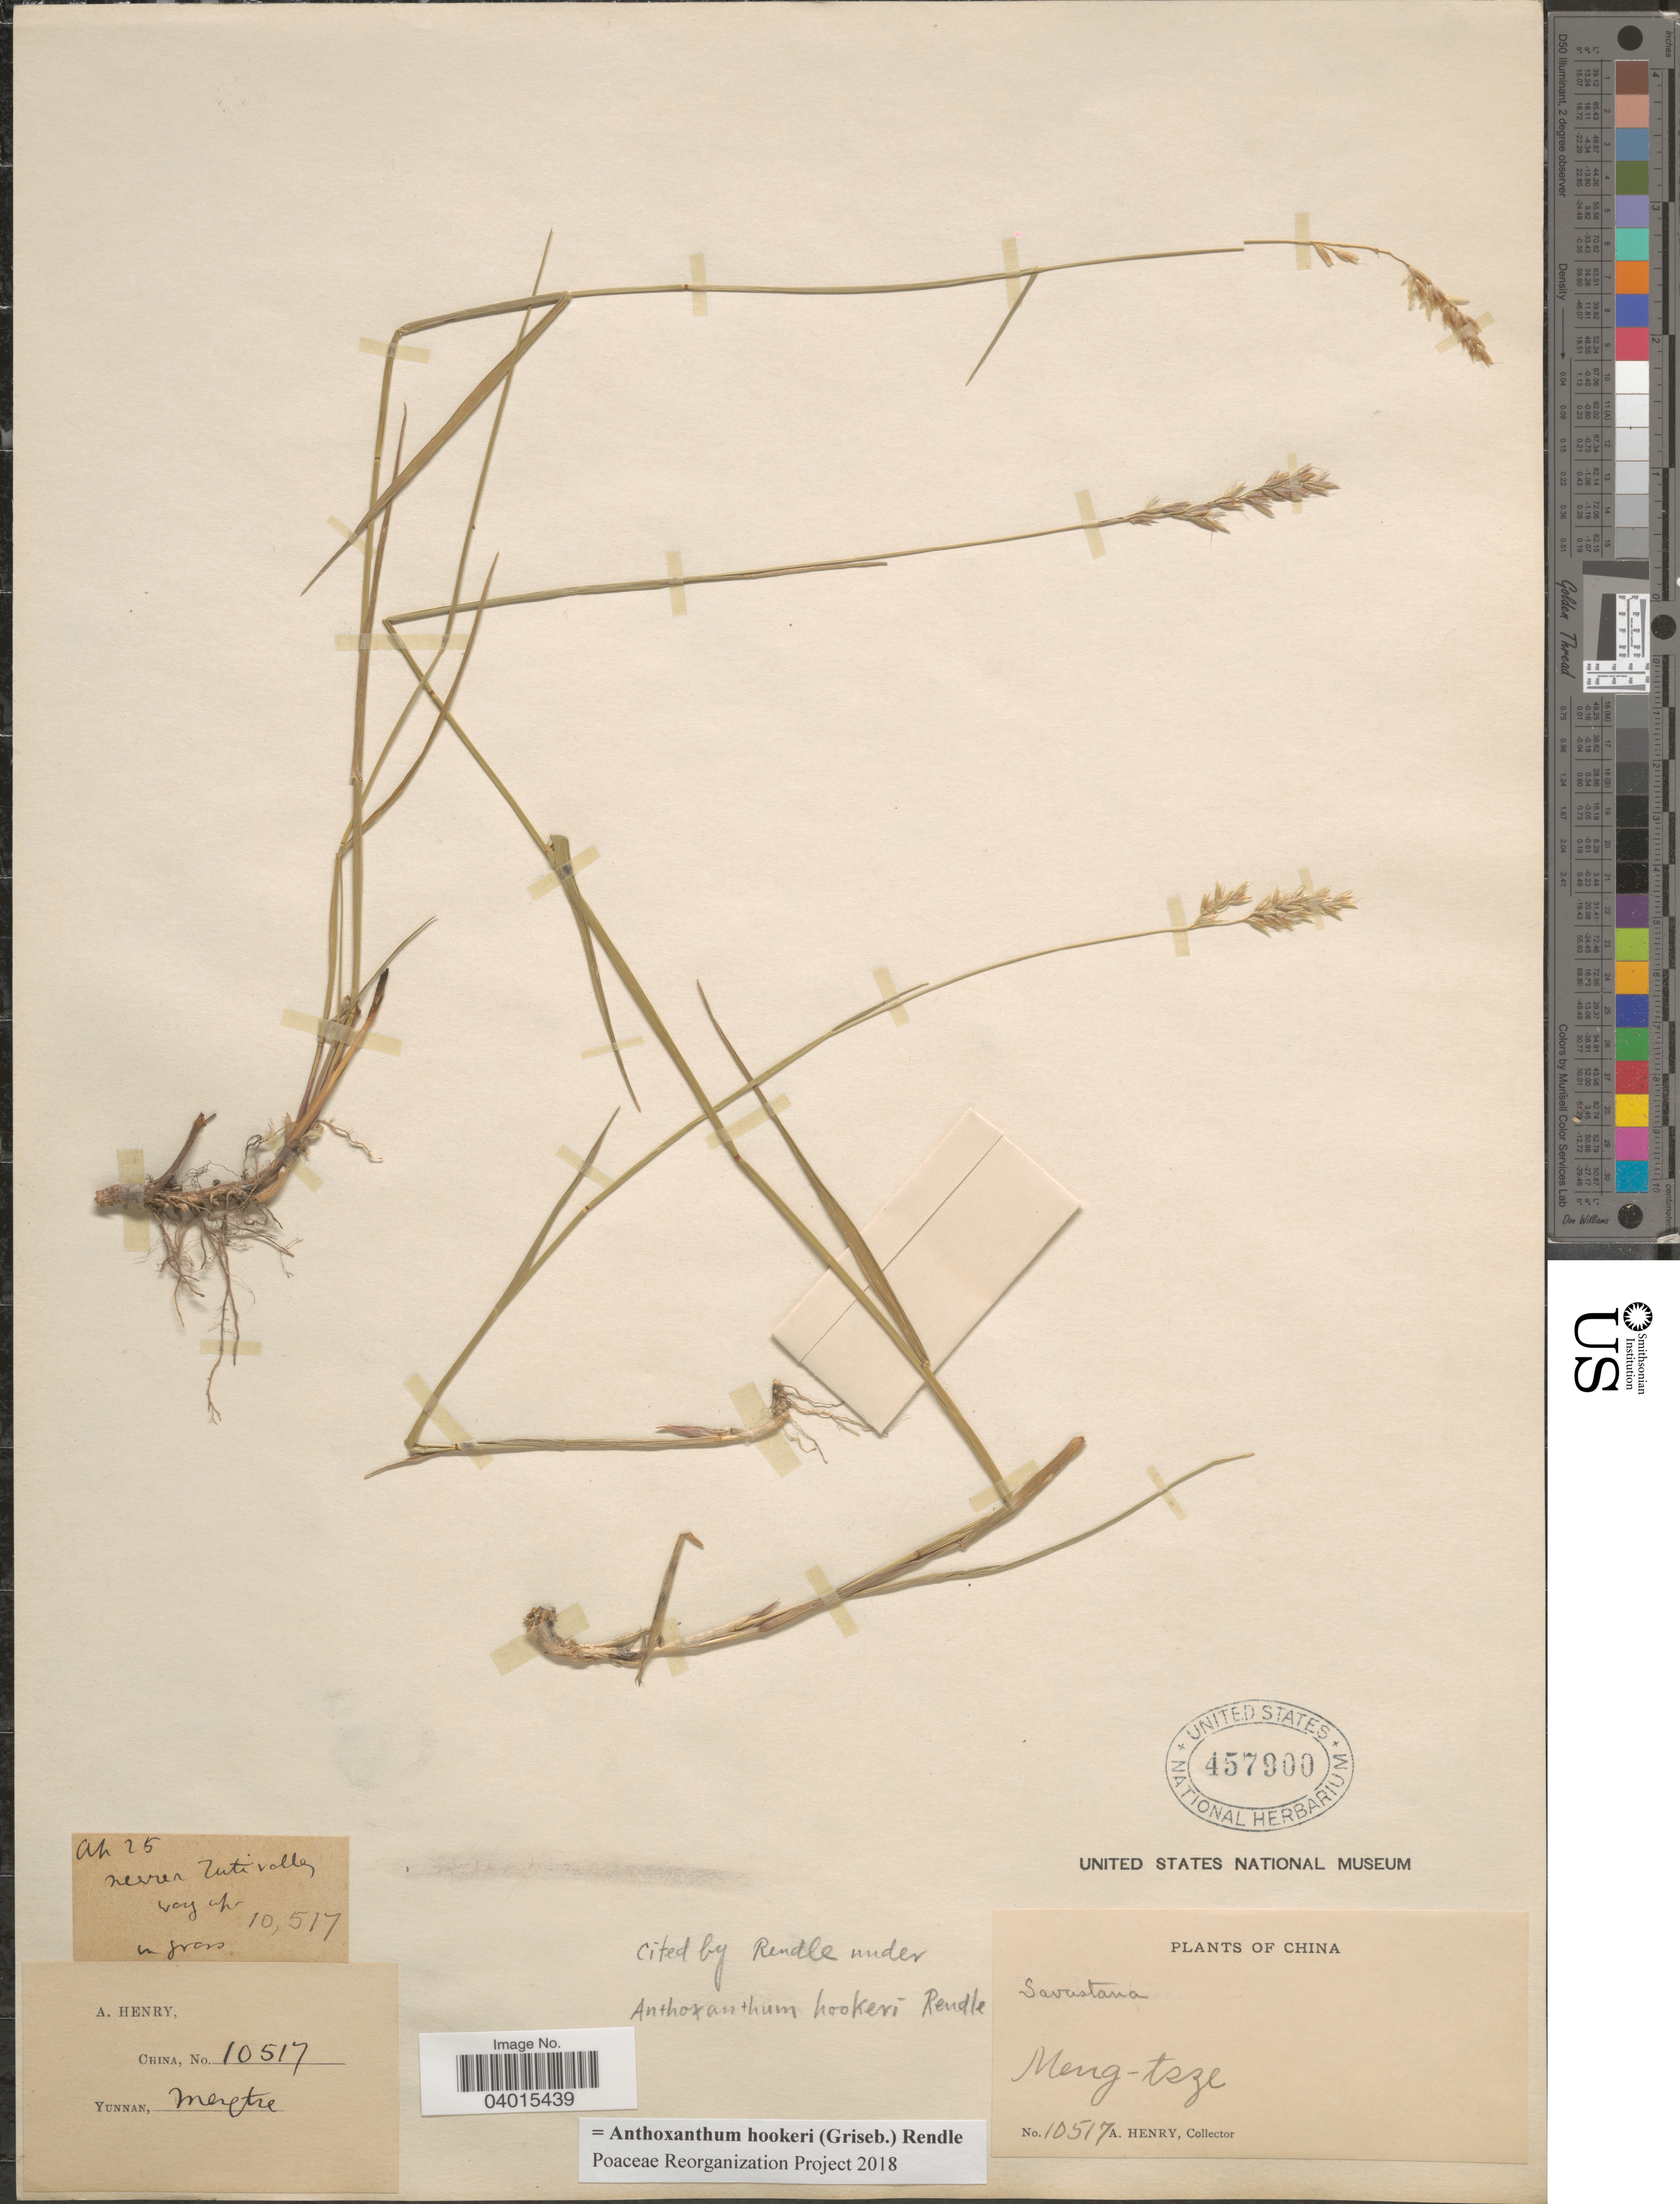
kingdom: Plantae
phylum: Tracheophyta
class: Liliopsida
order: Poales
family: Poaceae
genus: Anthoxanthum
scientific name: Anthoxanthum hookeri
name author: (Griseb.) Rendle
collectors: A. Henry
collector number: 10517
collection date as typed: Transcribed d/m/y: /4/25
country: China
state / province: Yunnan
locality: Nevun Zuti valley way up. Meng-tsze.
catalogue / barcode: US 457900